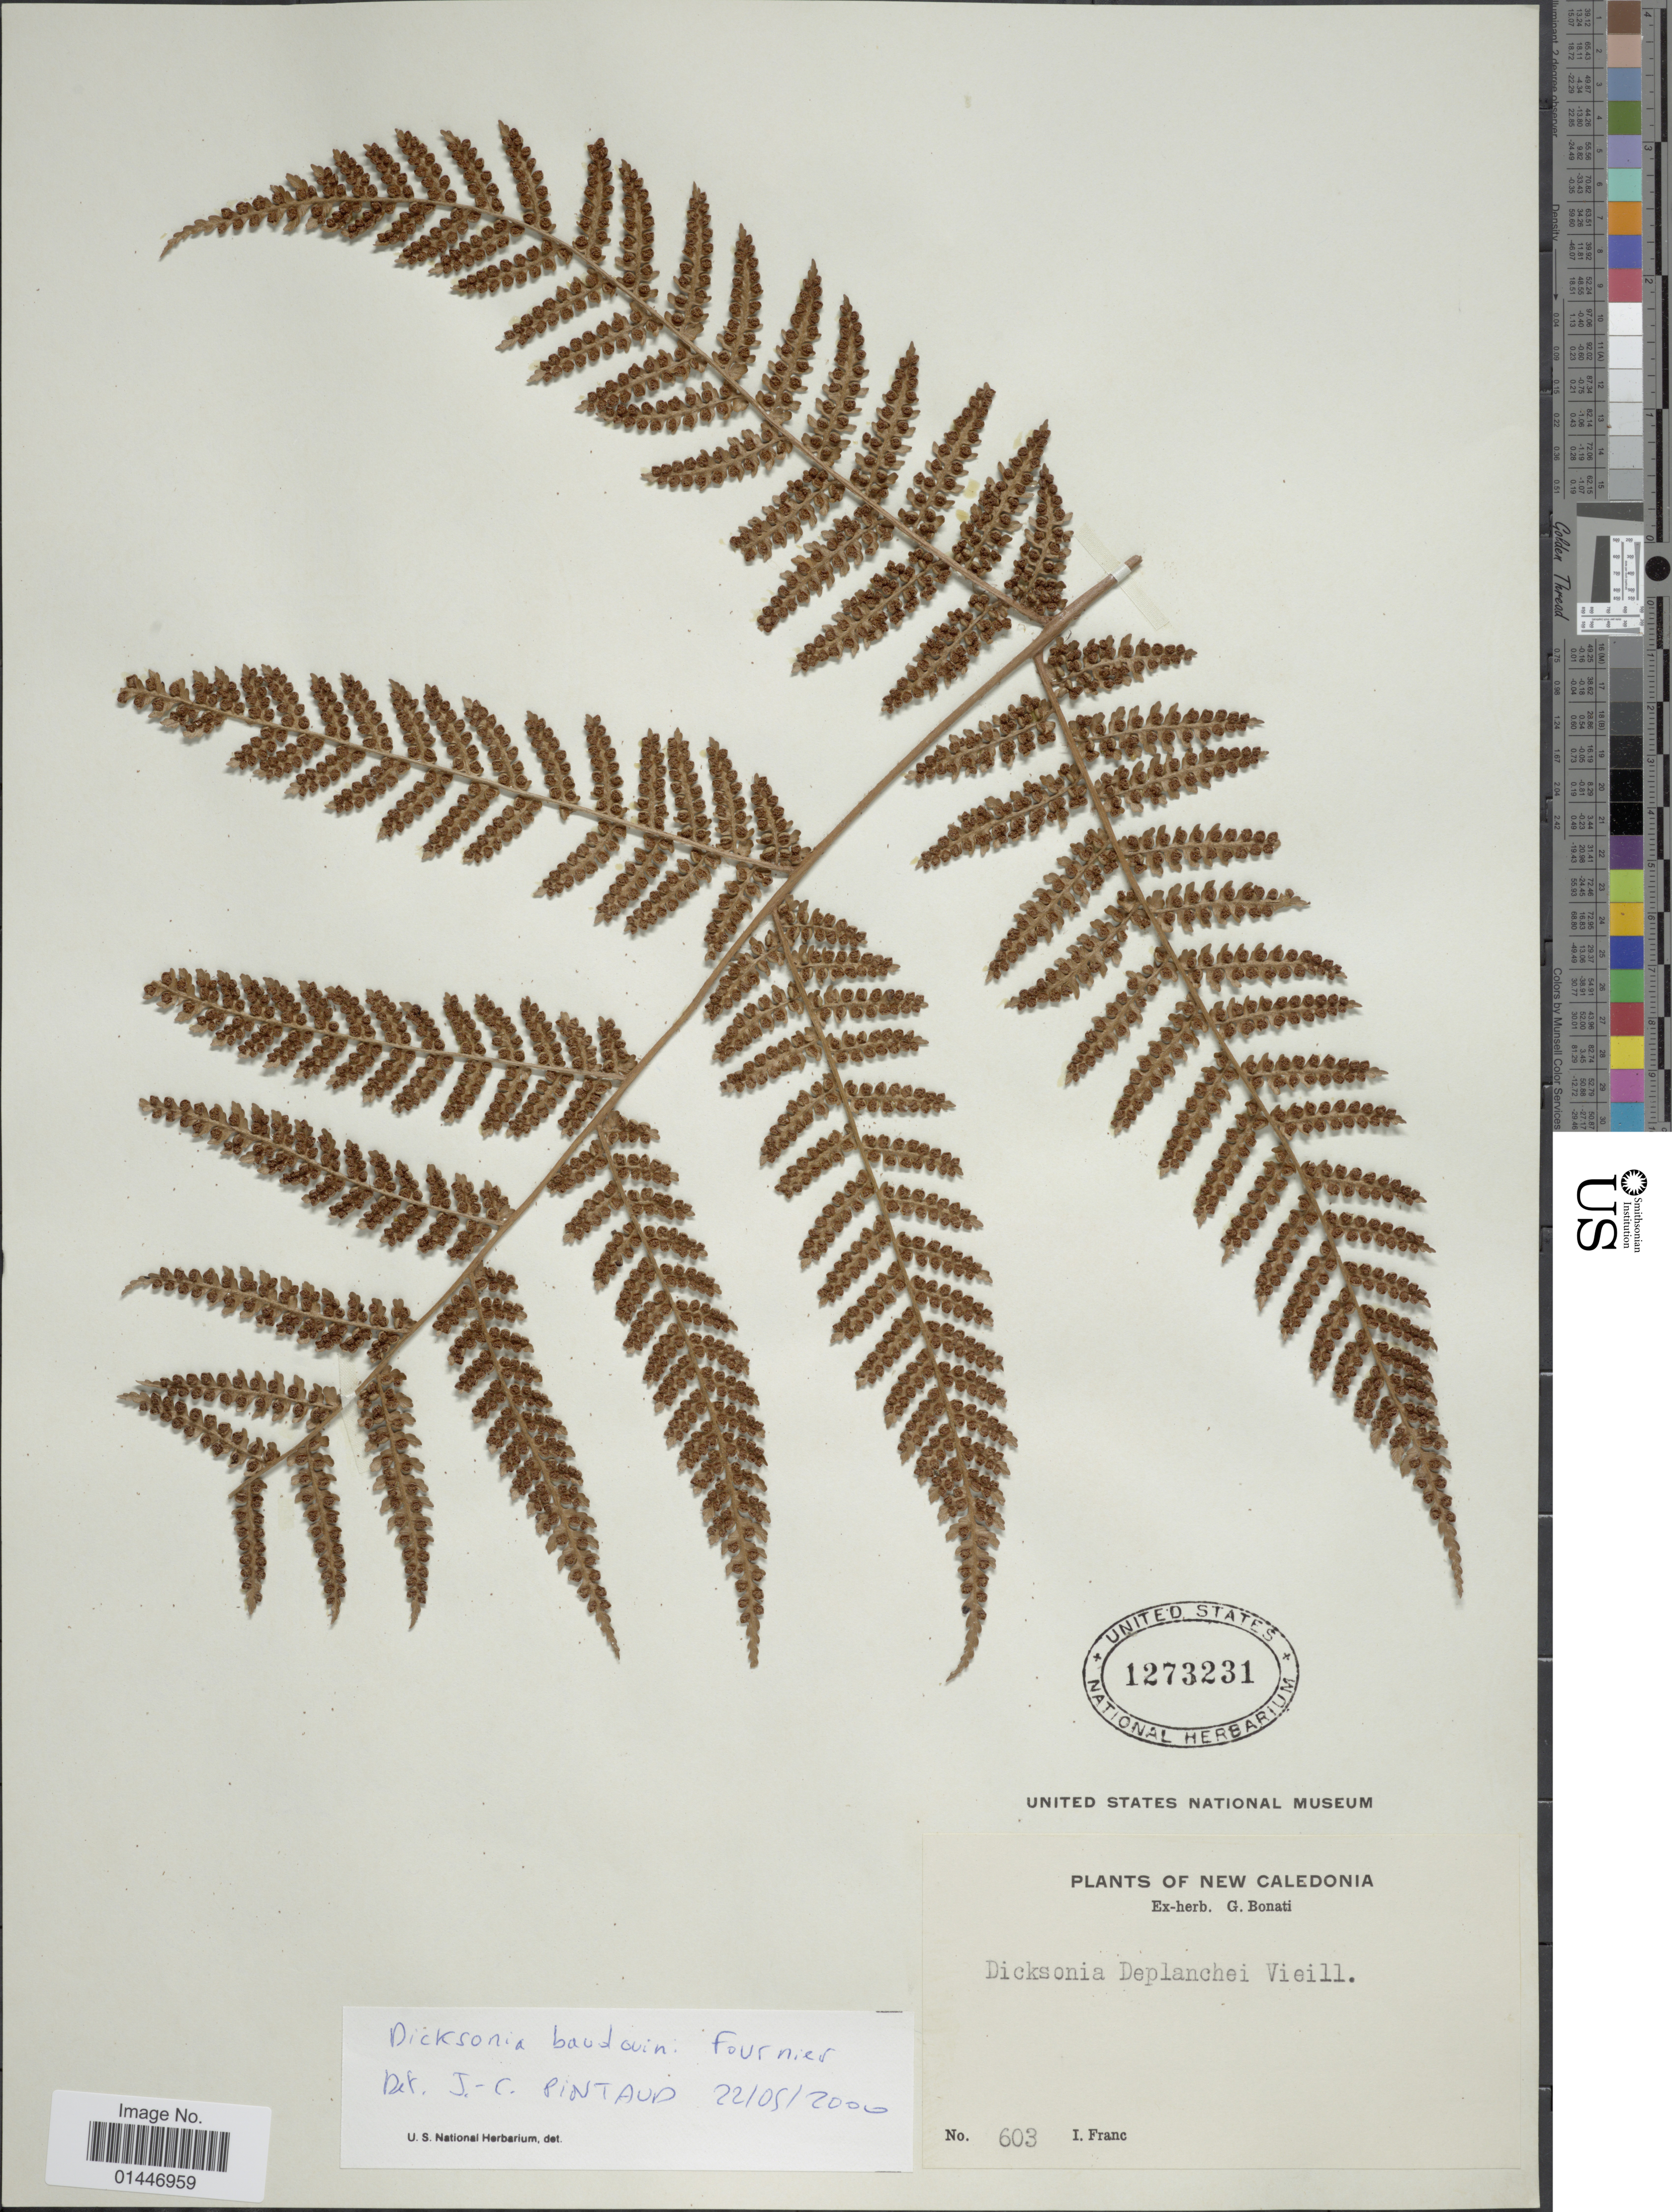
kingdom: Plantae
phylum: Tracheophyta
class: Polypodiopsida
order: Cyatheales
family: Dicksoniaceae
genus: Dicksonia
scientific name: Dicksonia baudouinii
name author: E. Fourn.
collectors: I. Franc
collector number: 603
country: New Caledonia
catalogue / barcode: US 1273231